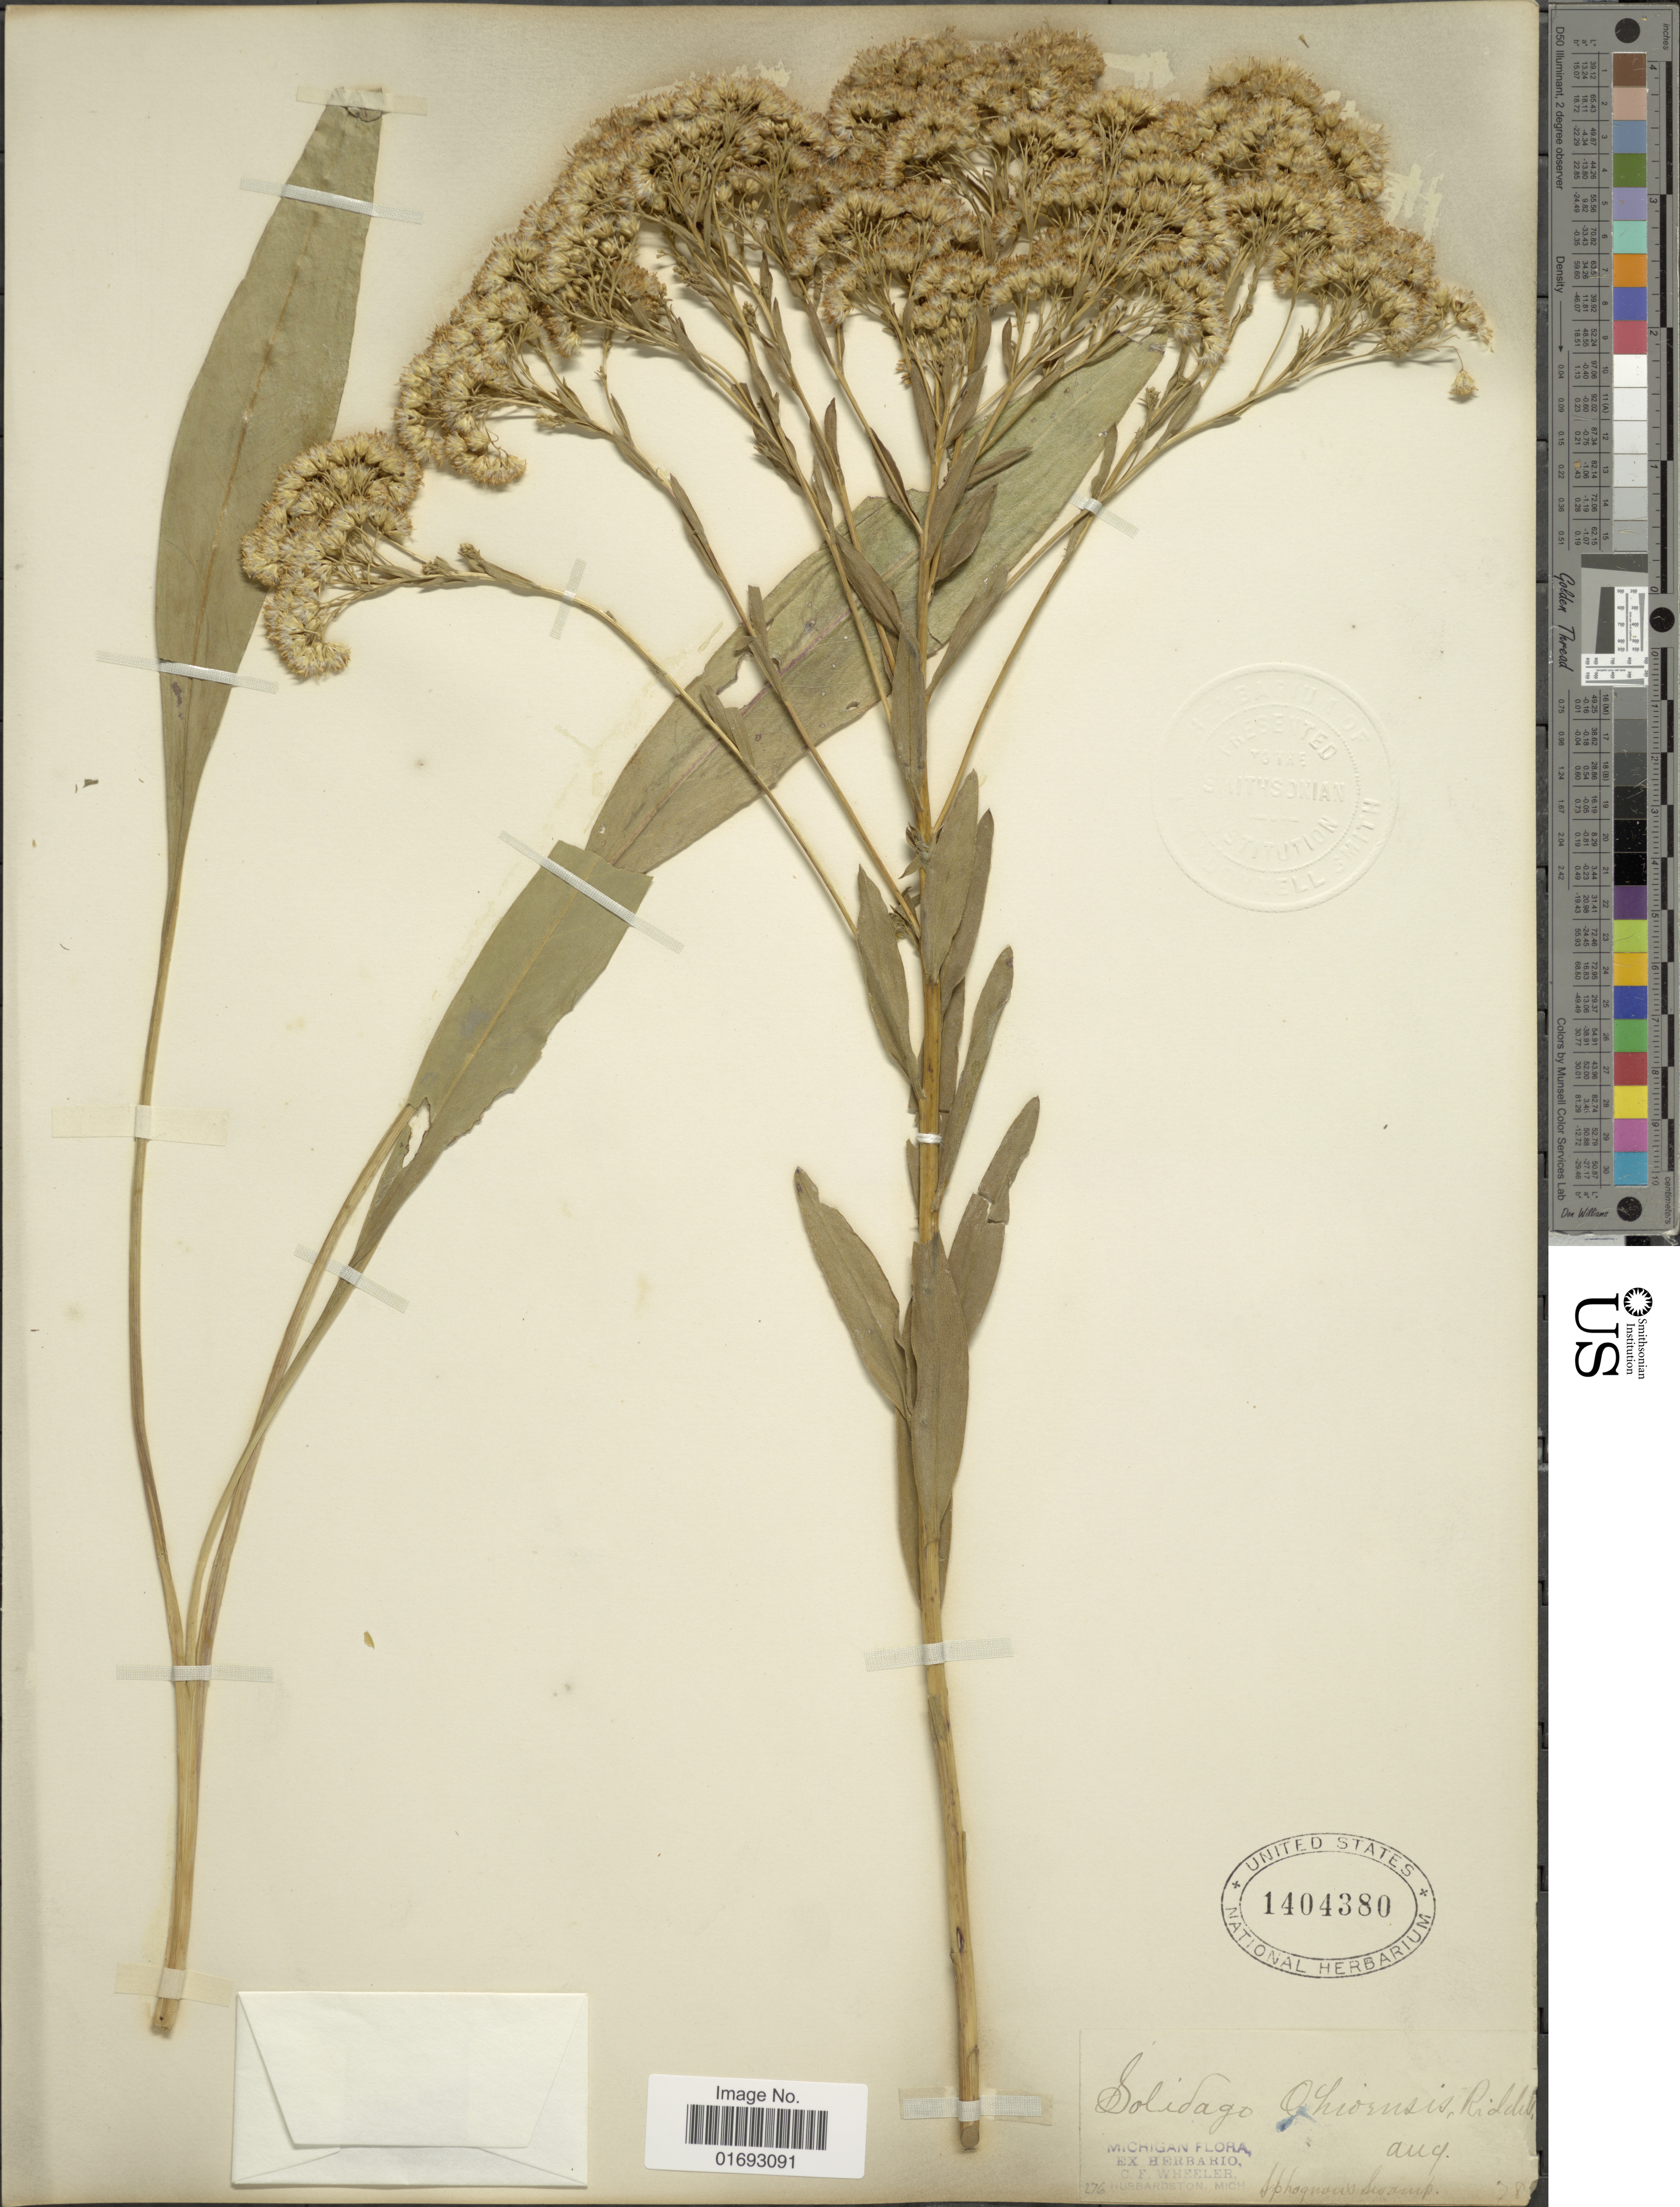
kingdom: Plantae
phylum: Tracheophyta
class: Magnoliopsida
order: Asterales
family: Asteraceae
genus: Oligoneuron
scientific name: Oligoneuron ohioense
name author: (Riddell) G.N. Jones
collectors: ex herb. Wheeler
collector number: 276?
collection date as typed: Transcribed d/m/y: /8/28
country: United States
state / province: Michigan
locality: Sphognaus Swamp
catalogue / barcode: US 1404380